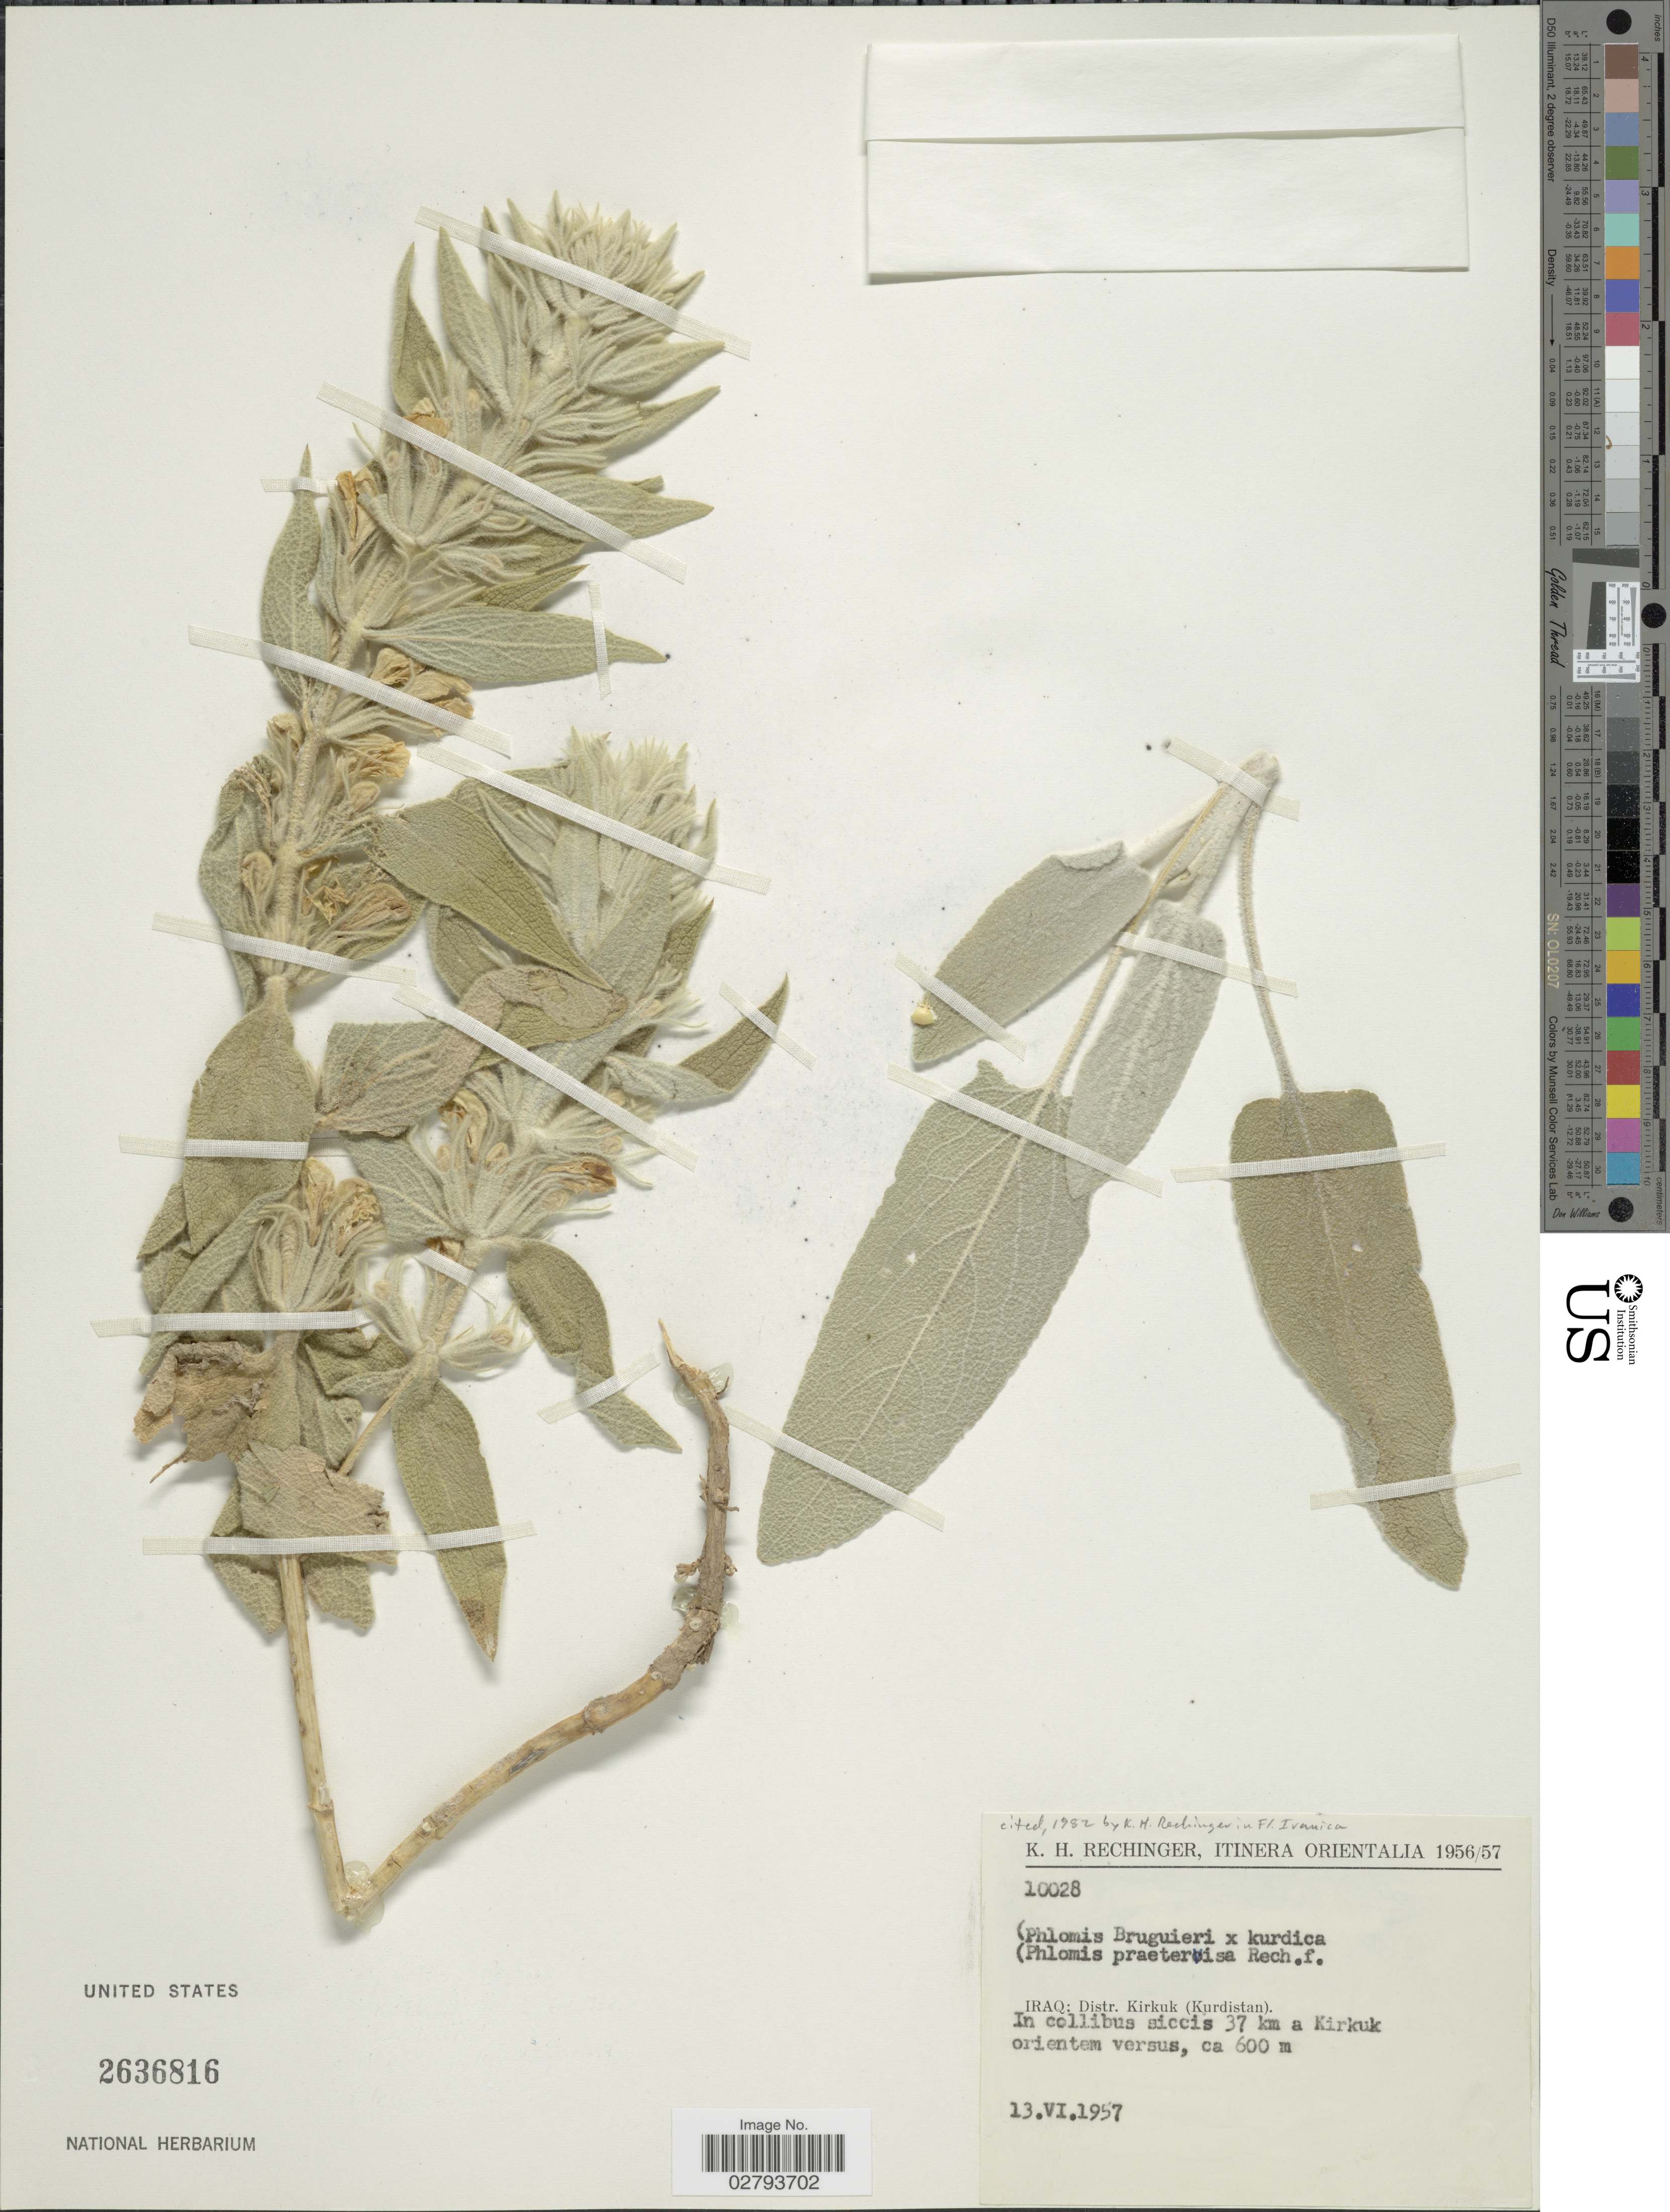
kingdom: Plantae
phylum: Tracheophyta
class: Magnoliopsida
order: Lamiales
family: Lamiaceae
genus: Phlomis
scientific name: Phlomis x praetervisa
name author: Rech. f.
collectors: K. H. Rechinger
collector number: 10028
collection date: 1957-06-13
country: Iraq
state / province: Kirkūk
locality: Distr. Kirkuk (Kurdistan). In collibus siccis 37 km a Kirkuk orientem versus.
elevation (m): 600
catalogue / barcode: US 2636816